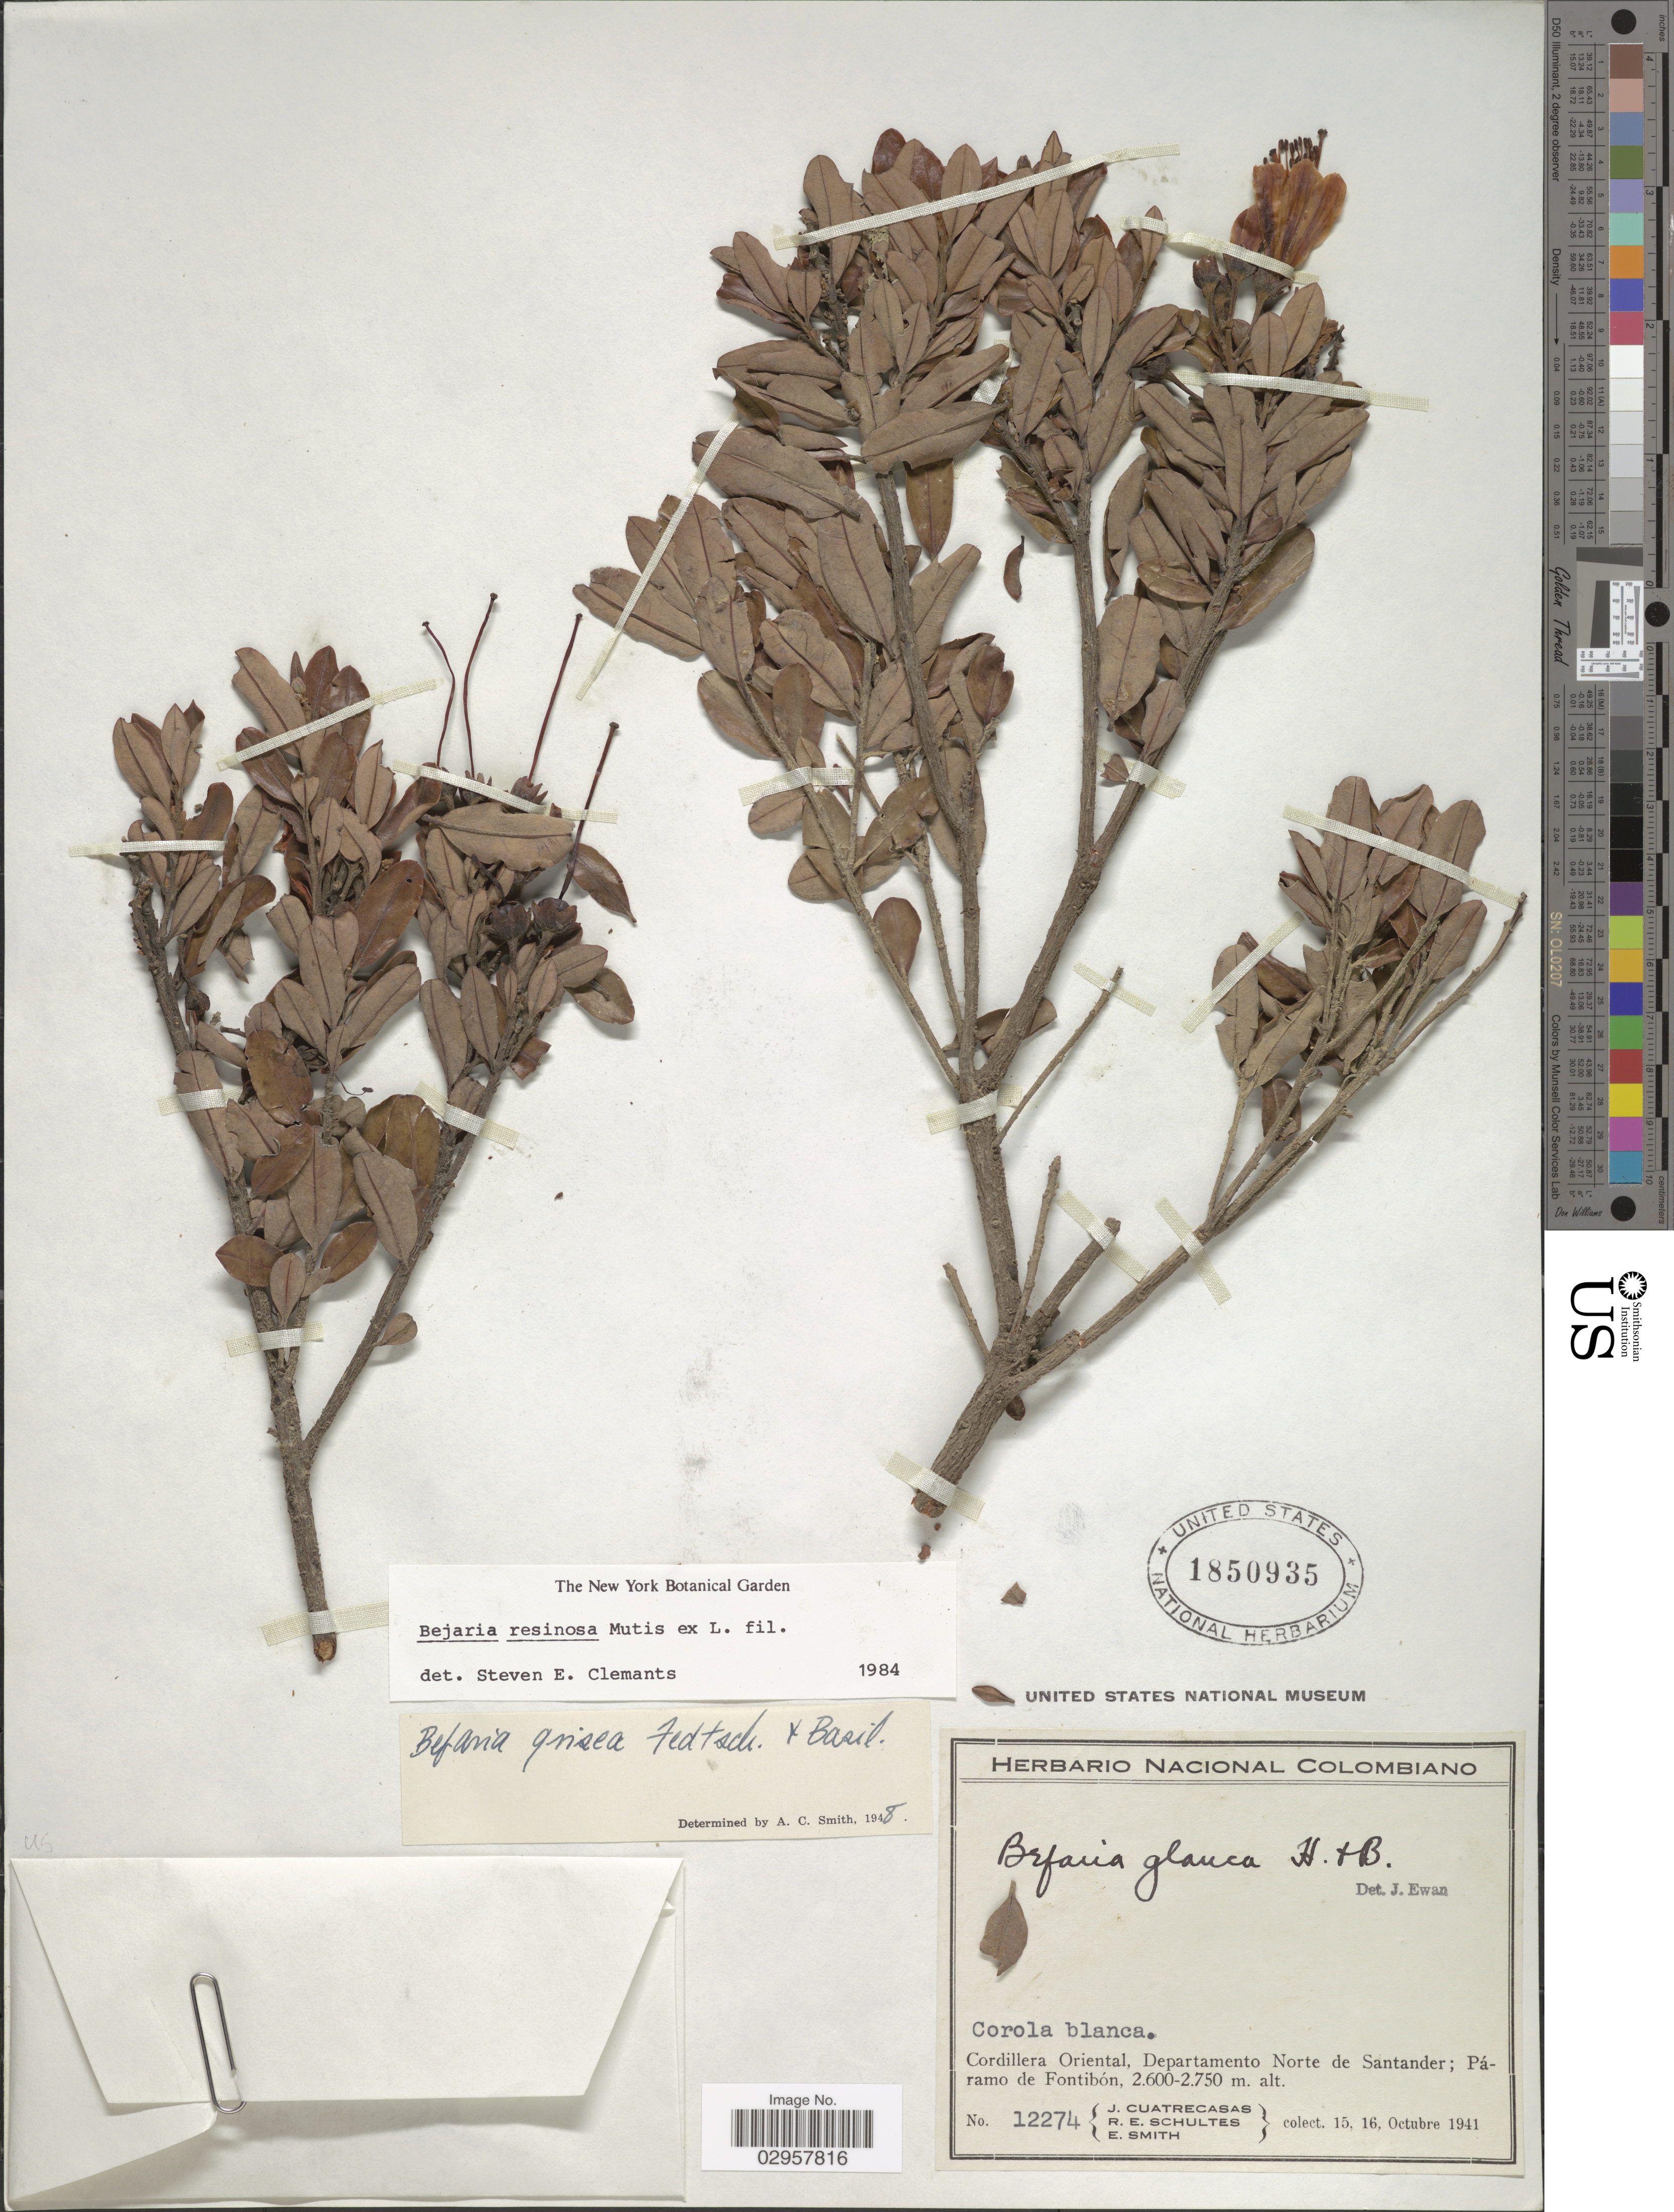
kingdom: Plantae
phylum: Tracheophyta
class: Magnoliopsida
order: Ericales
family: Ericaceae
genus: Befaria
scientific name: Befaria resinosa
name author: Mutis ex L. f.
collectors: J. Cuatrecasas, R. E. Schultes & E. Smith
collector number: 12274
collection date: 1941-10-15/1941-10-16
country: Colombia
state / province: Norte de Santander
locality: Cordillera Oriental, Departamento Norte de Santander; Páramo de Fontibón.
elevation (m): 2600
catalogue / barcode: US 1850935